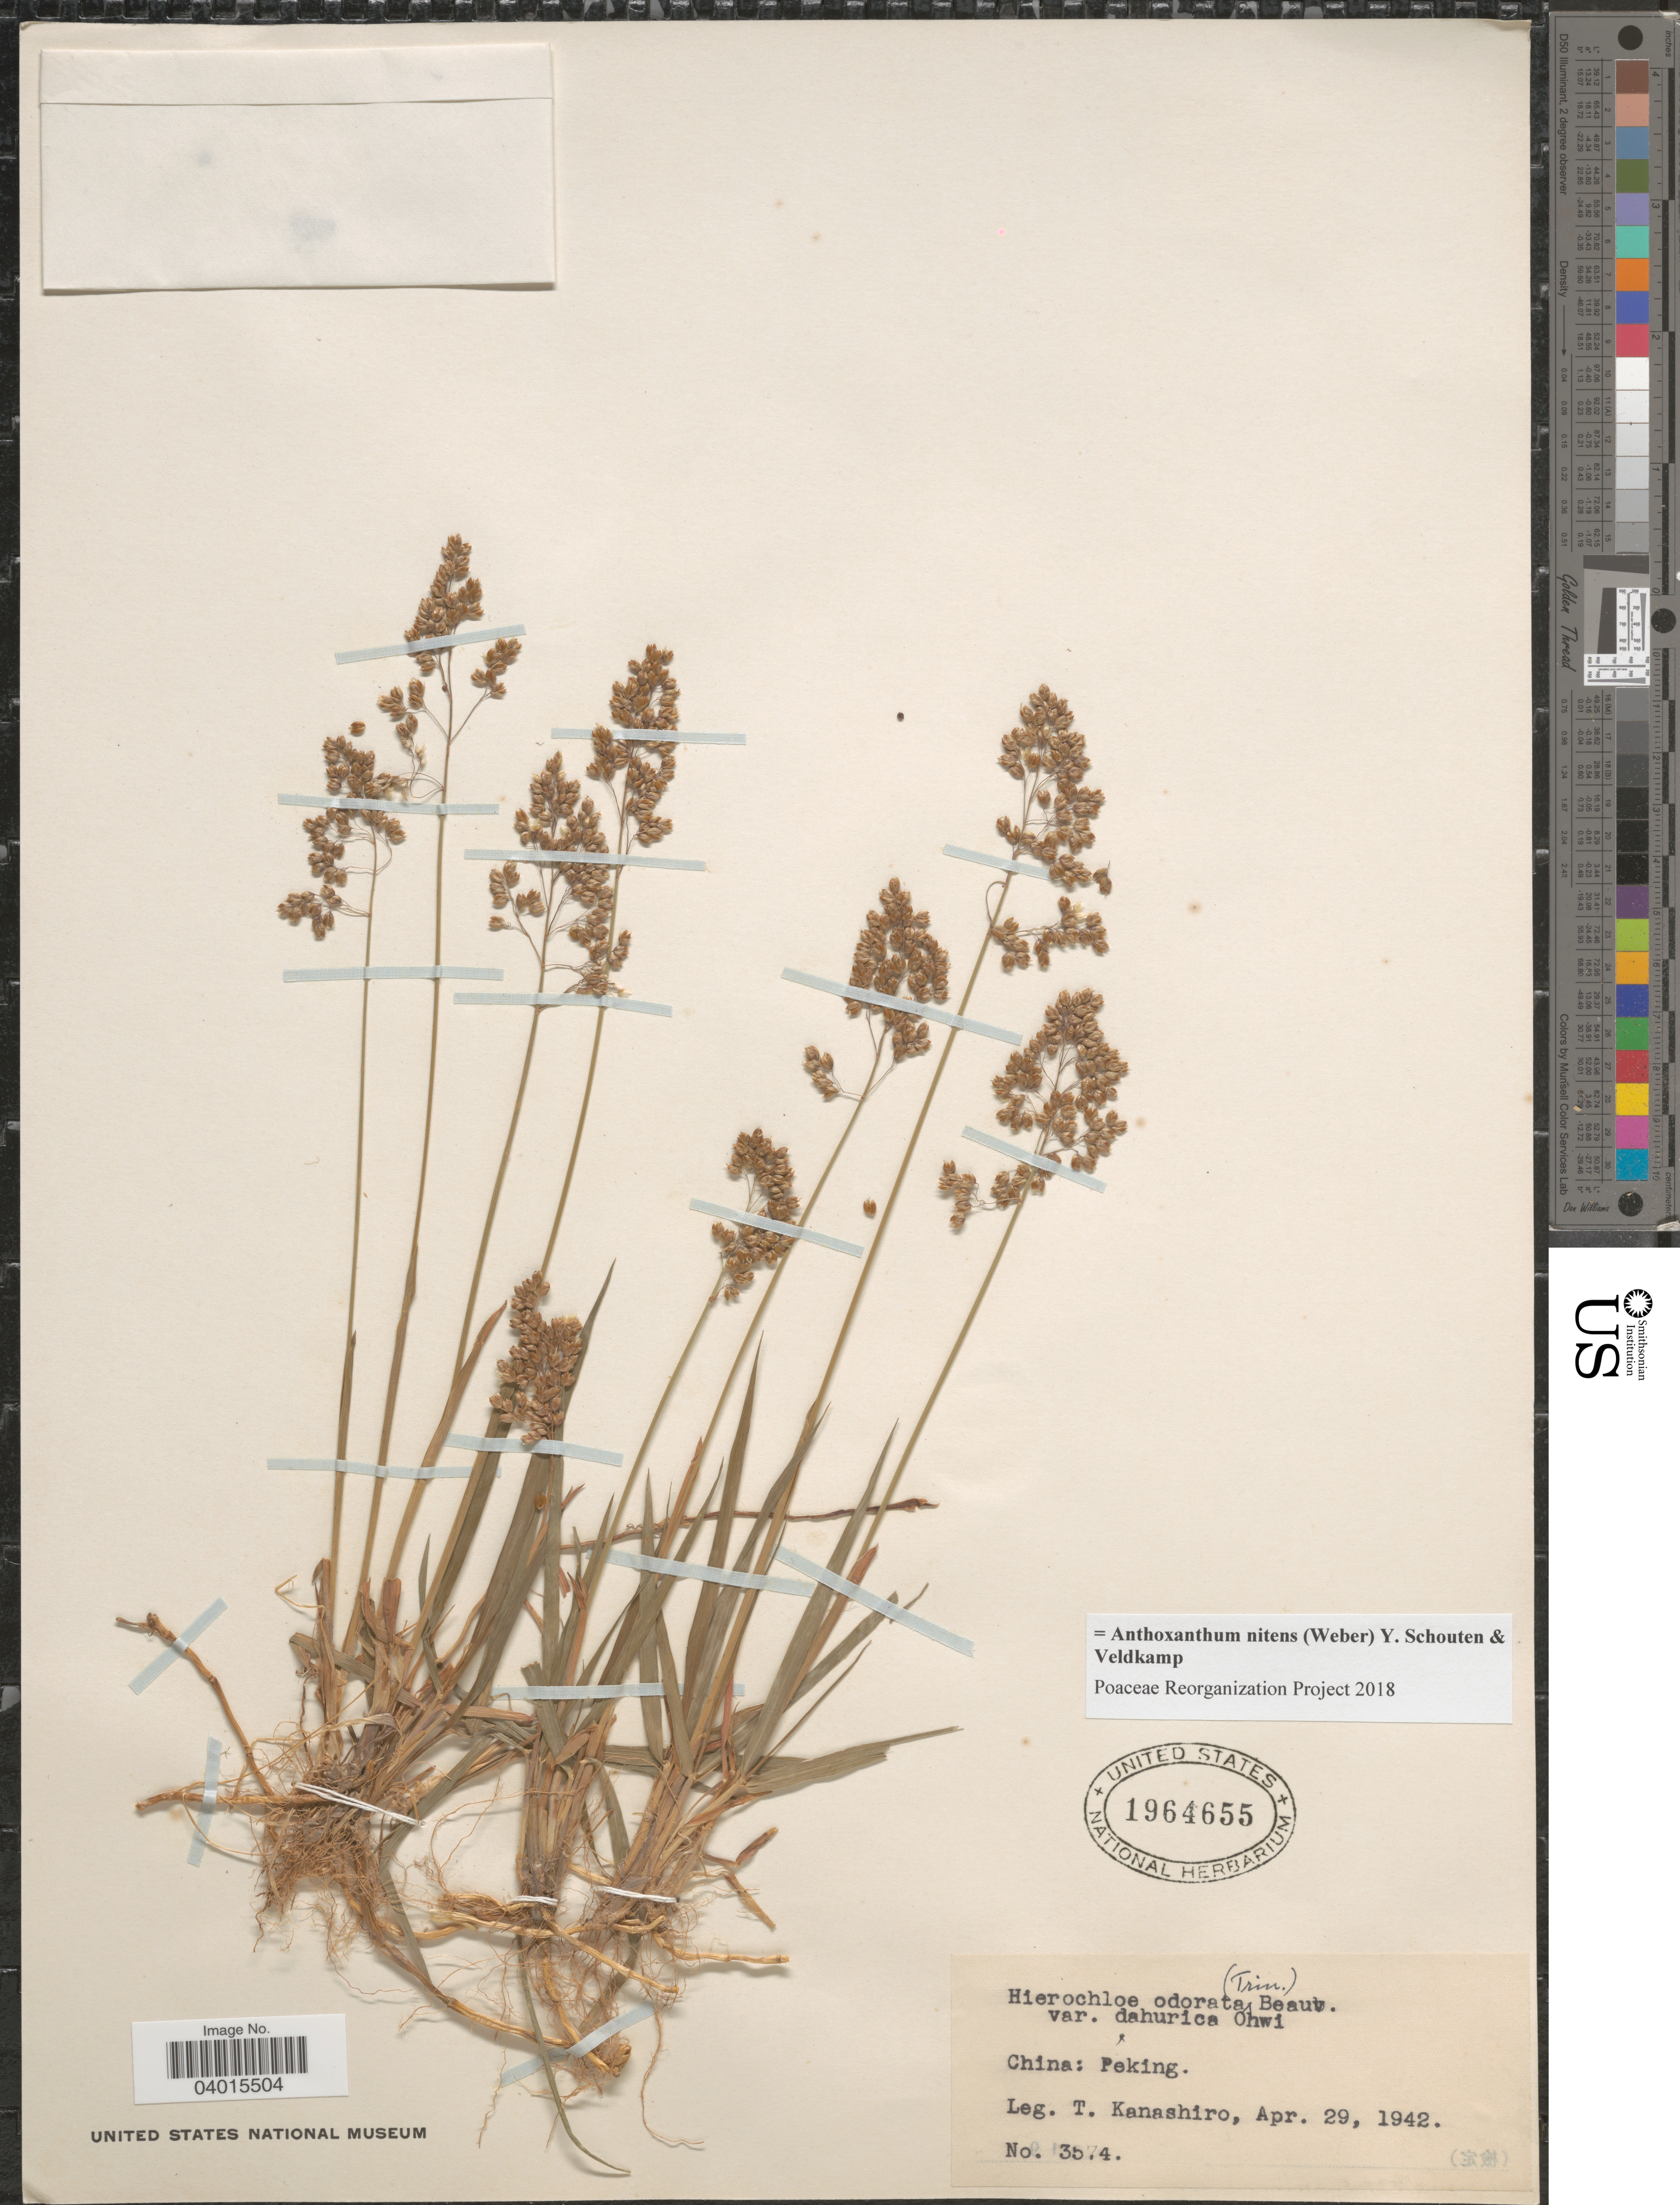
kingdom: Plantae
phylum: Tracheophyta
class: Liliopsida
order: Poales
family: Poaceae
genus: Anthoxanthum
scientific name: Anthoxanthum nitens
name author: (G.H. Weber) R.T.A. Schouten & Veldkamp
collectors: T. Kanashiro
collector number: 3574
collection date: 1942-04-29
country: China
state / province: Beijing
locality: Peking.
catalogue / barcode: US 1964655